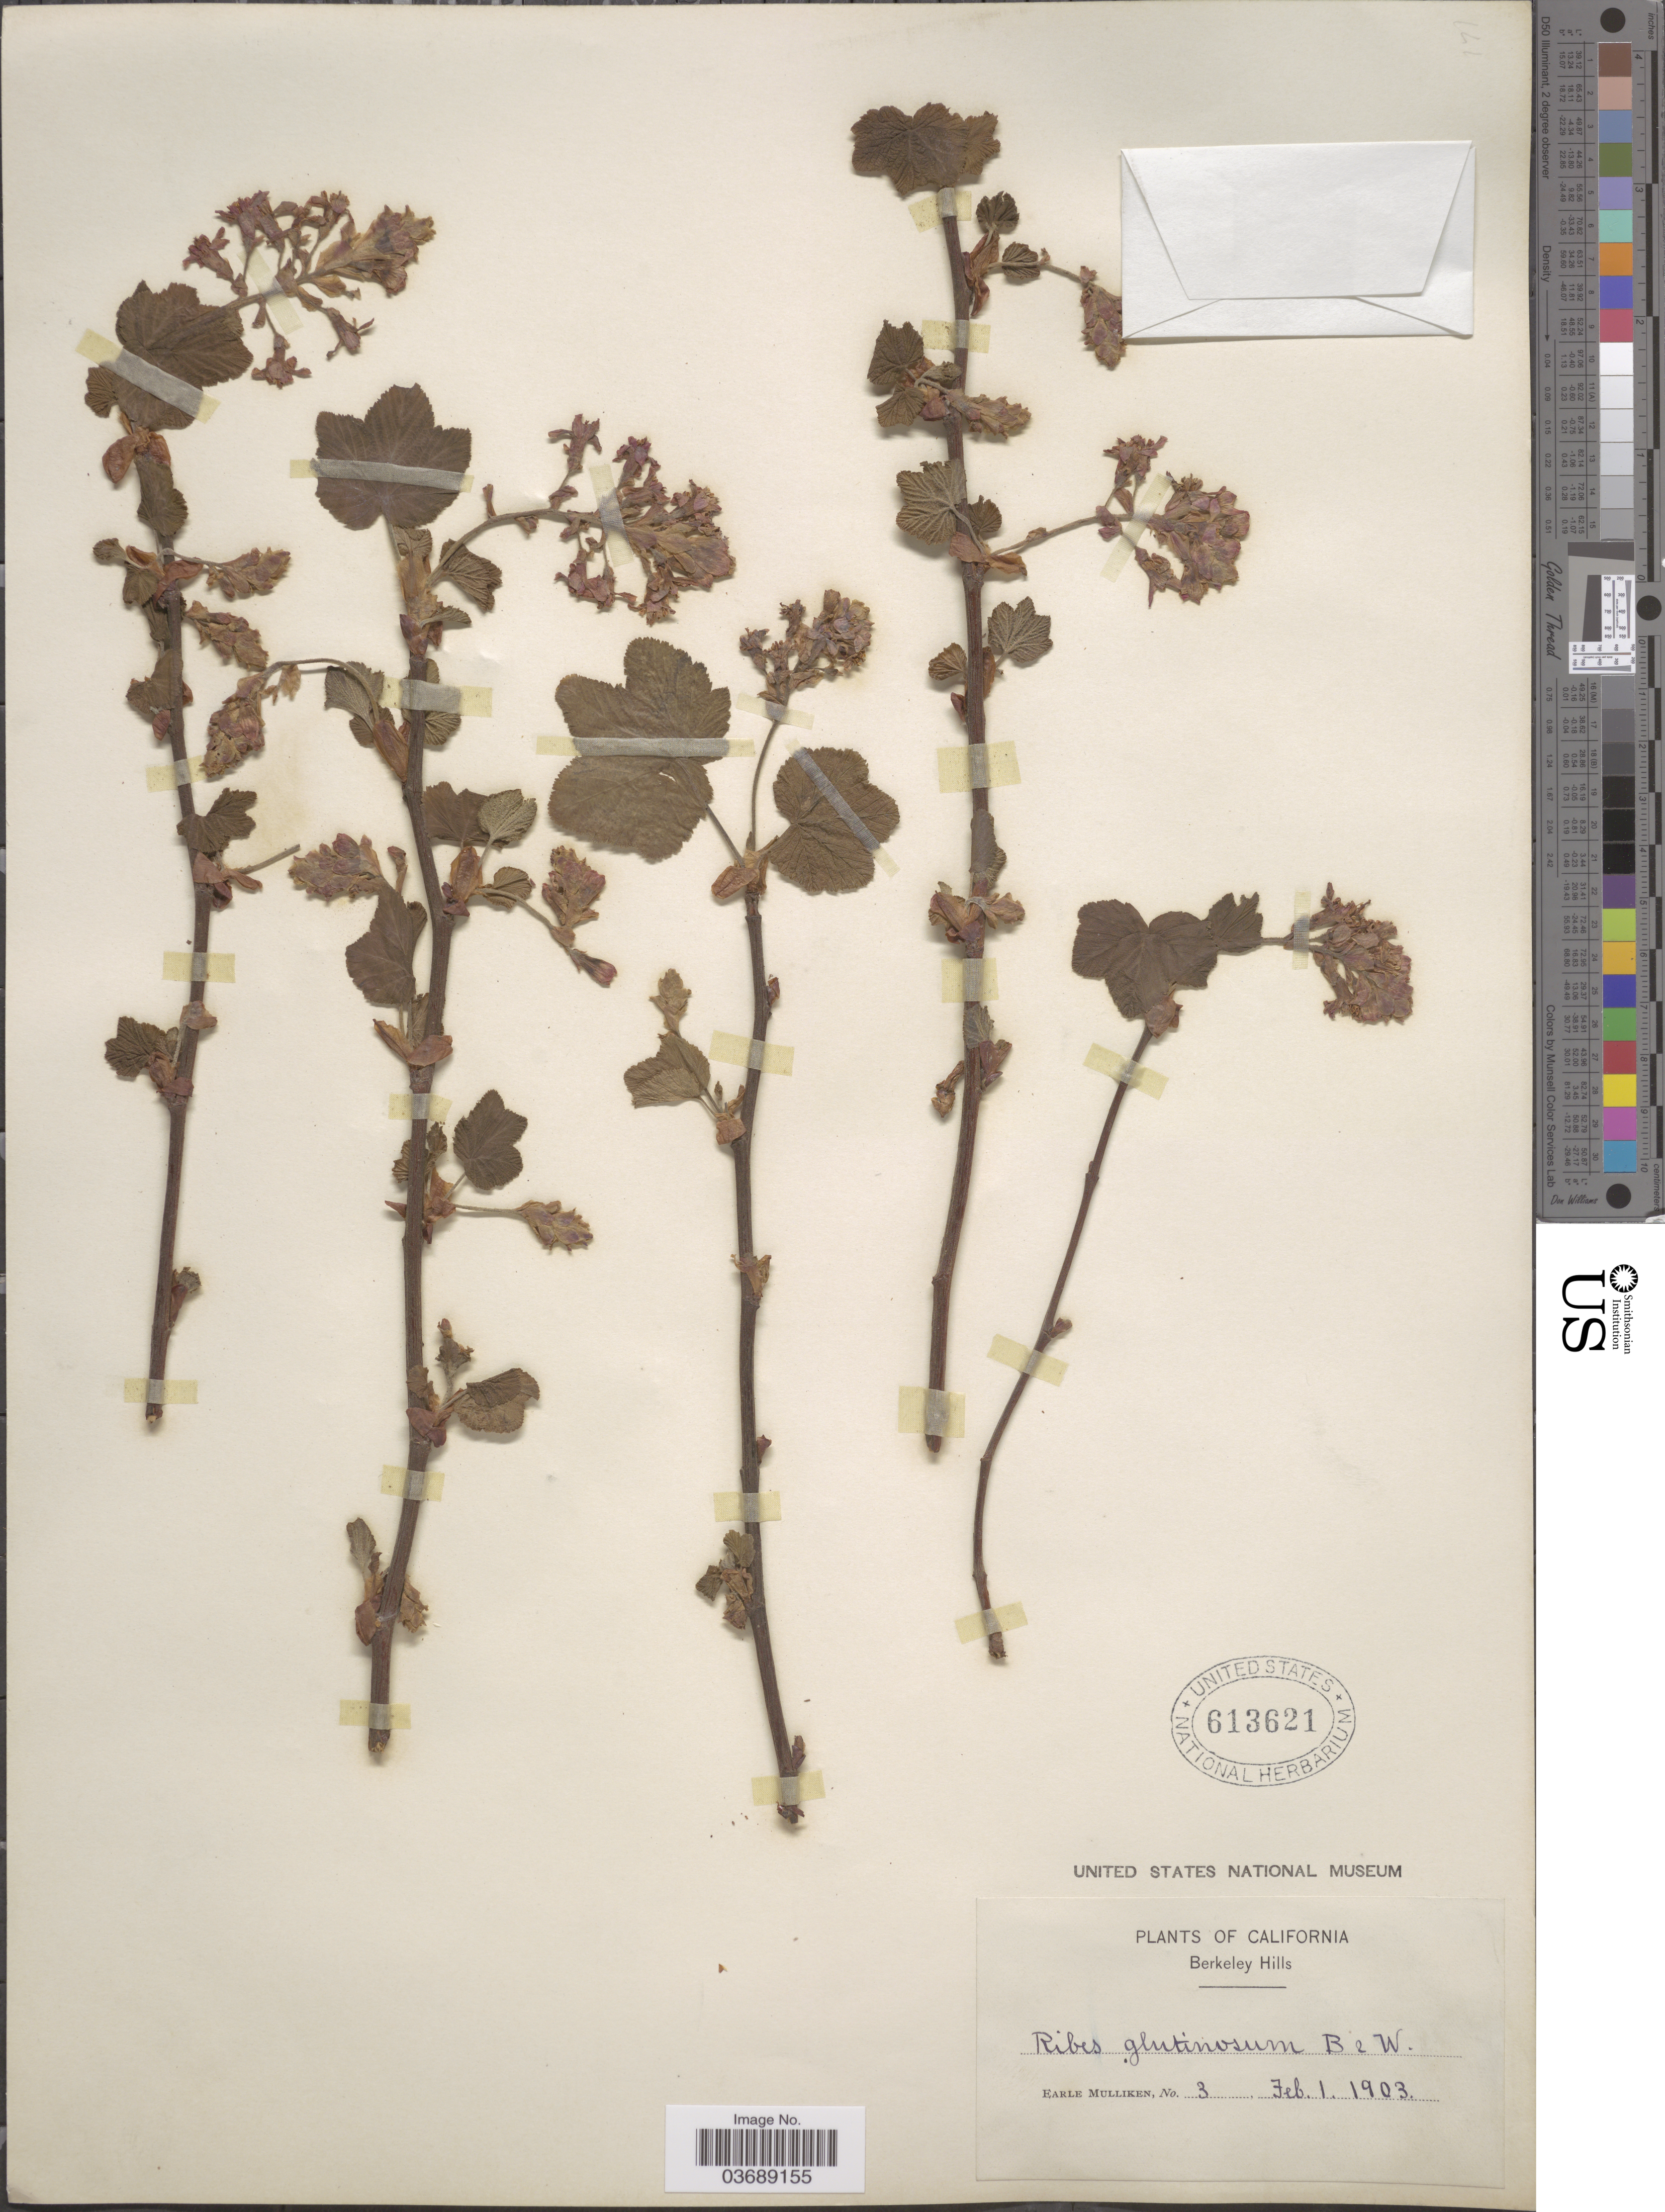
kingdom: Plantae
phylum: Tracheophyta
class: Magnoliopsida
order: Saxifragales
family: Grossulariaceae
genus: Ribes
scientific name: Ribes sanguineum var. glutinosum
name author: (Benth.) Loudon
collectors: E. Mulliken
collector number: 3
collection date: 1903-02-01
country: United States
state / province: California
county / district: Alameda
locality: Berkeley Hills.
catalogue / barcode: US 613621